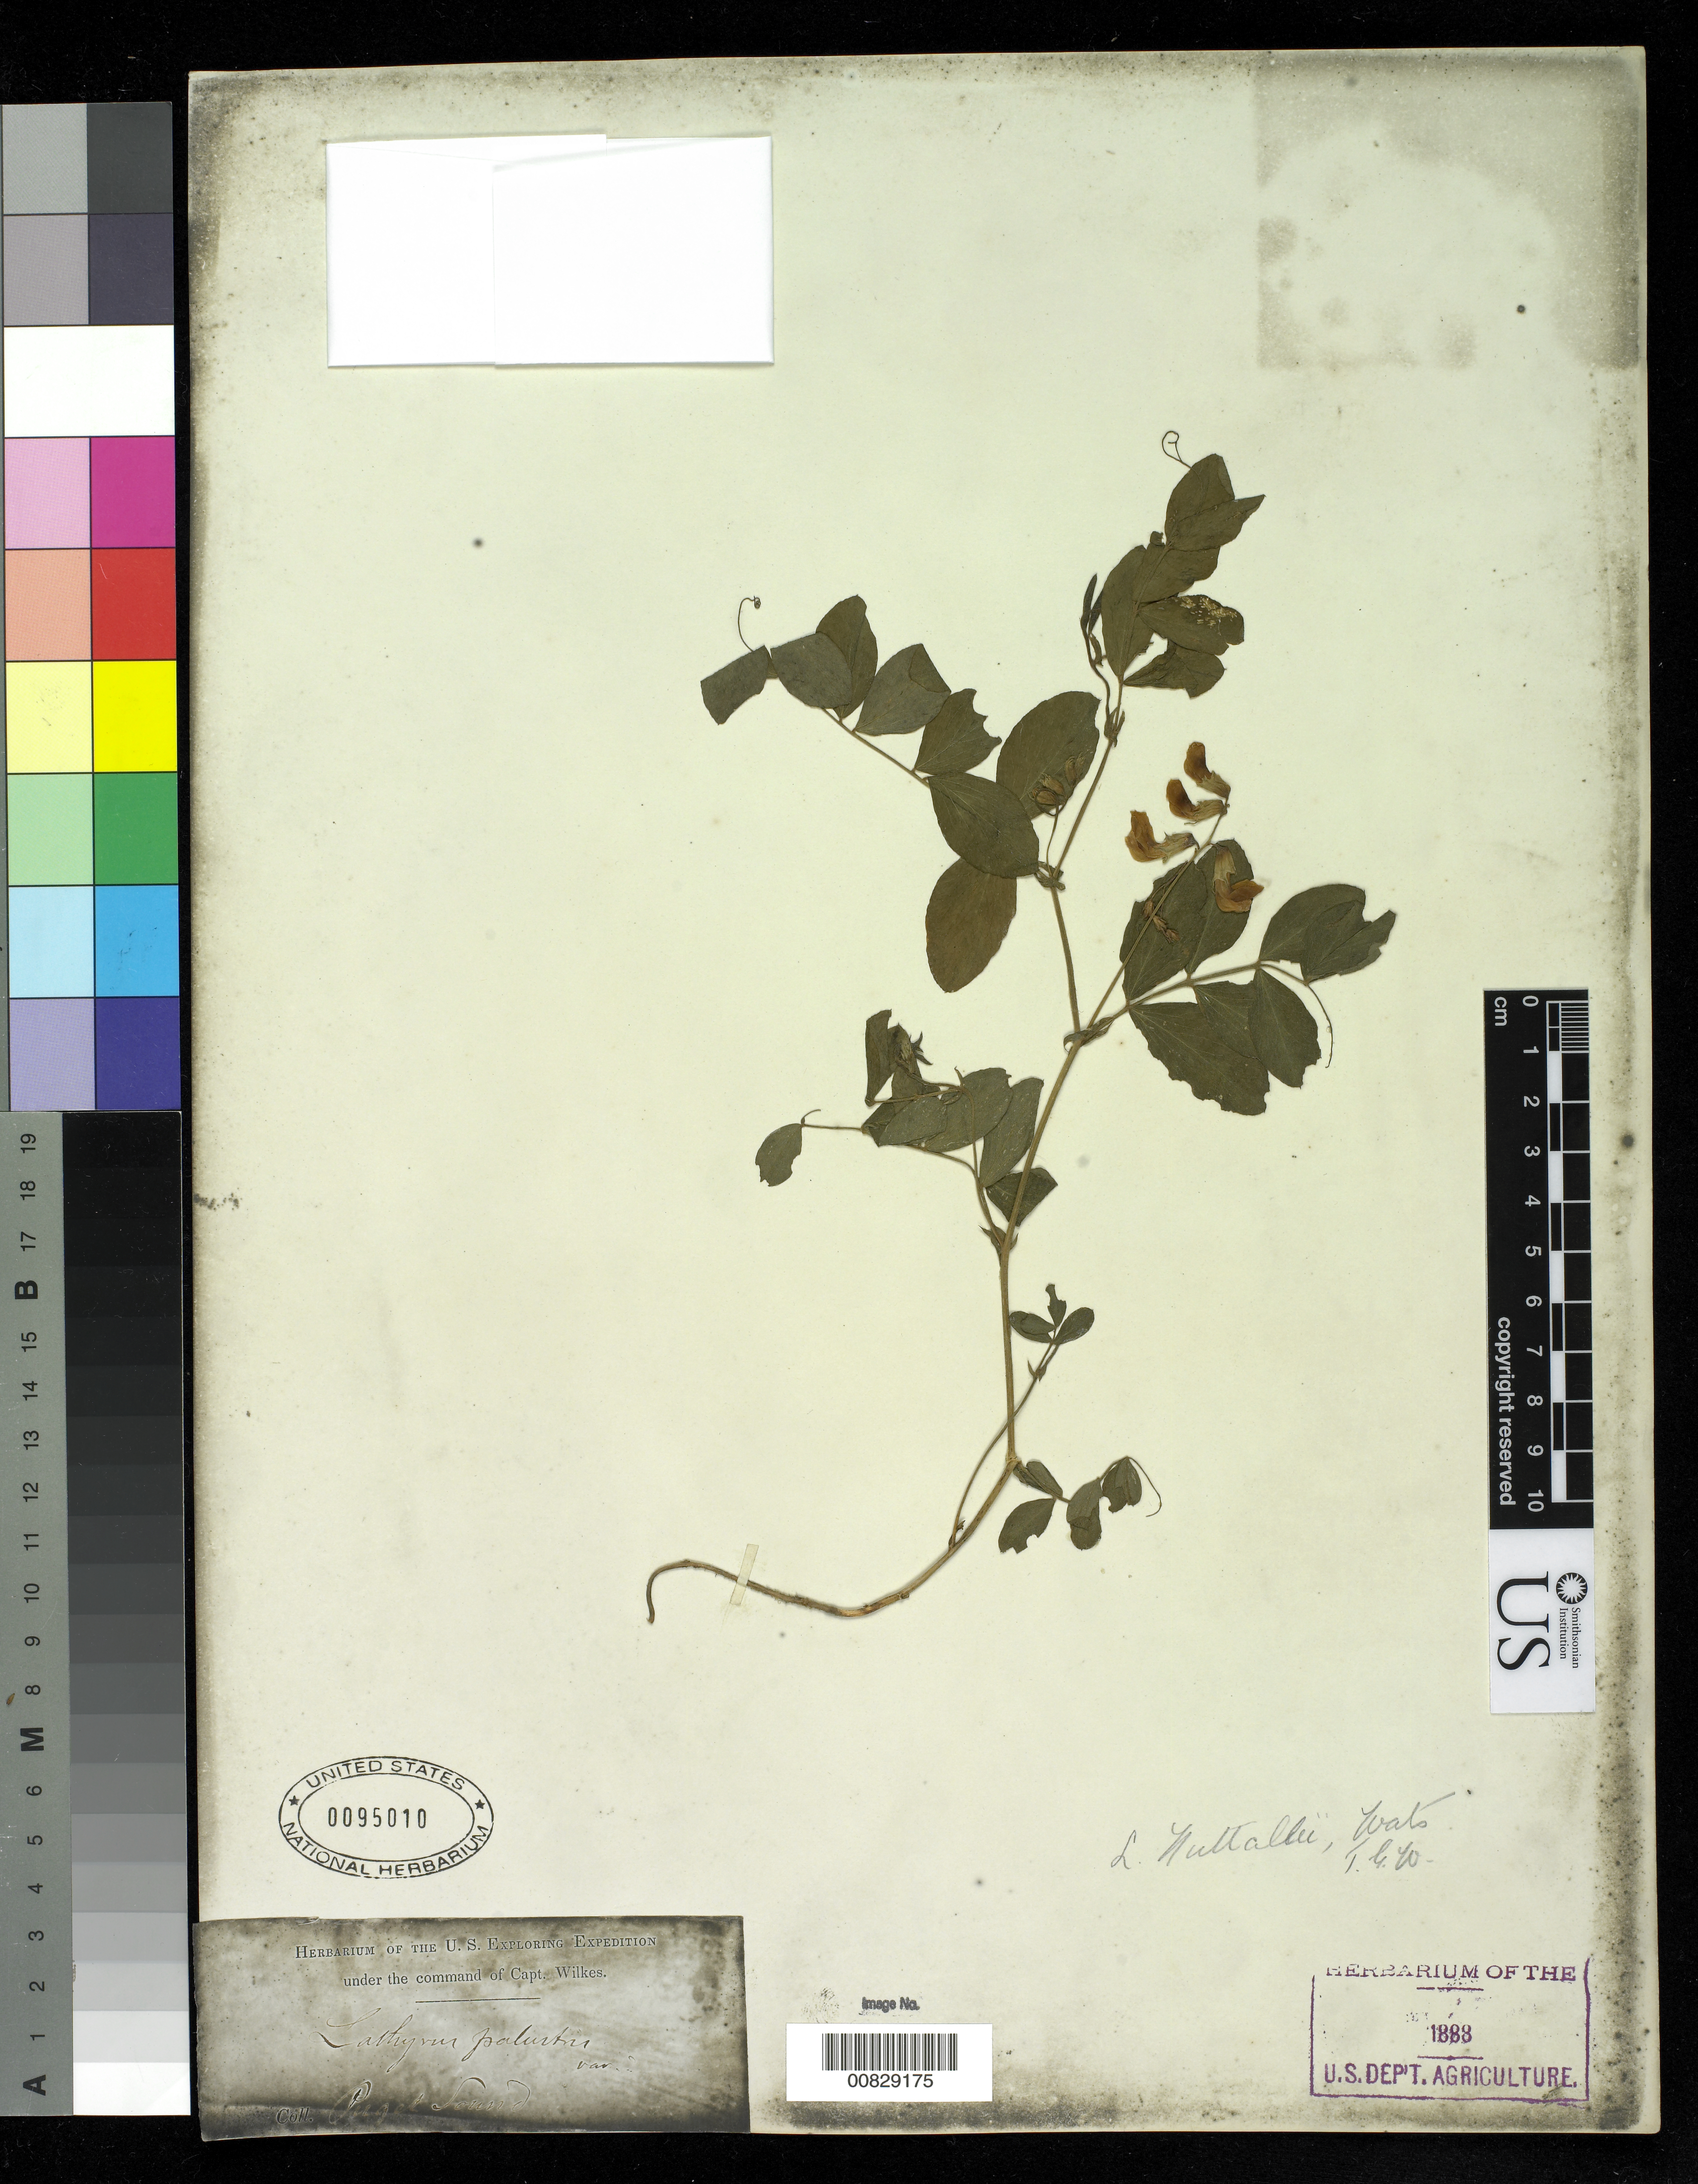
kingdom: Plantae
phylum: Tracheophyta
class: Magnoliopsida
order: Fabales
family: Fabaceae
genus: Lathyrus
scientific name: Lathyrus nuttallii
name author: S. Watson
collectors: Wilkes Explor. Exped.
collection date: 1838/1842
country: United States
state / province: Washington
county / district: King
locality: Puget Sound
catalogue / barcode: US 95010